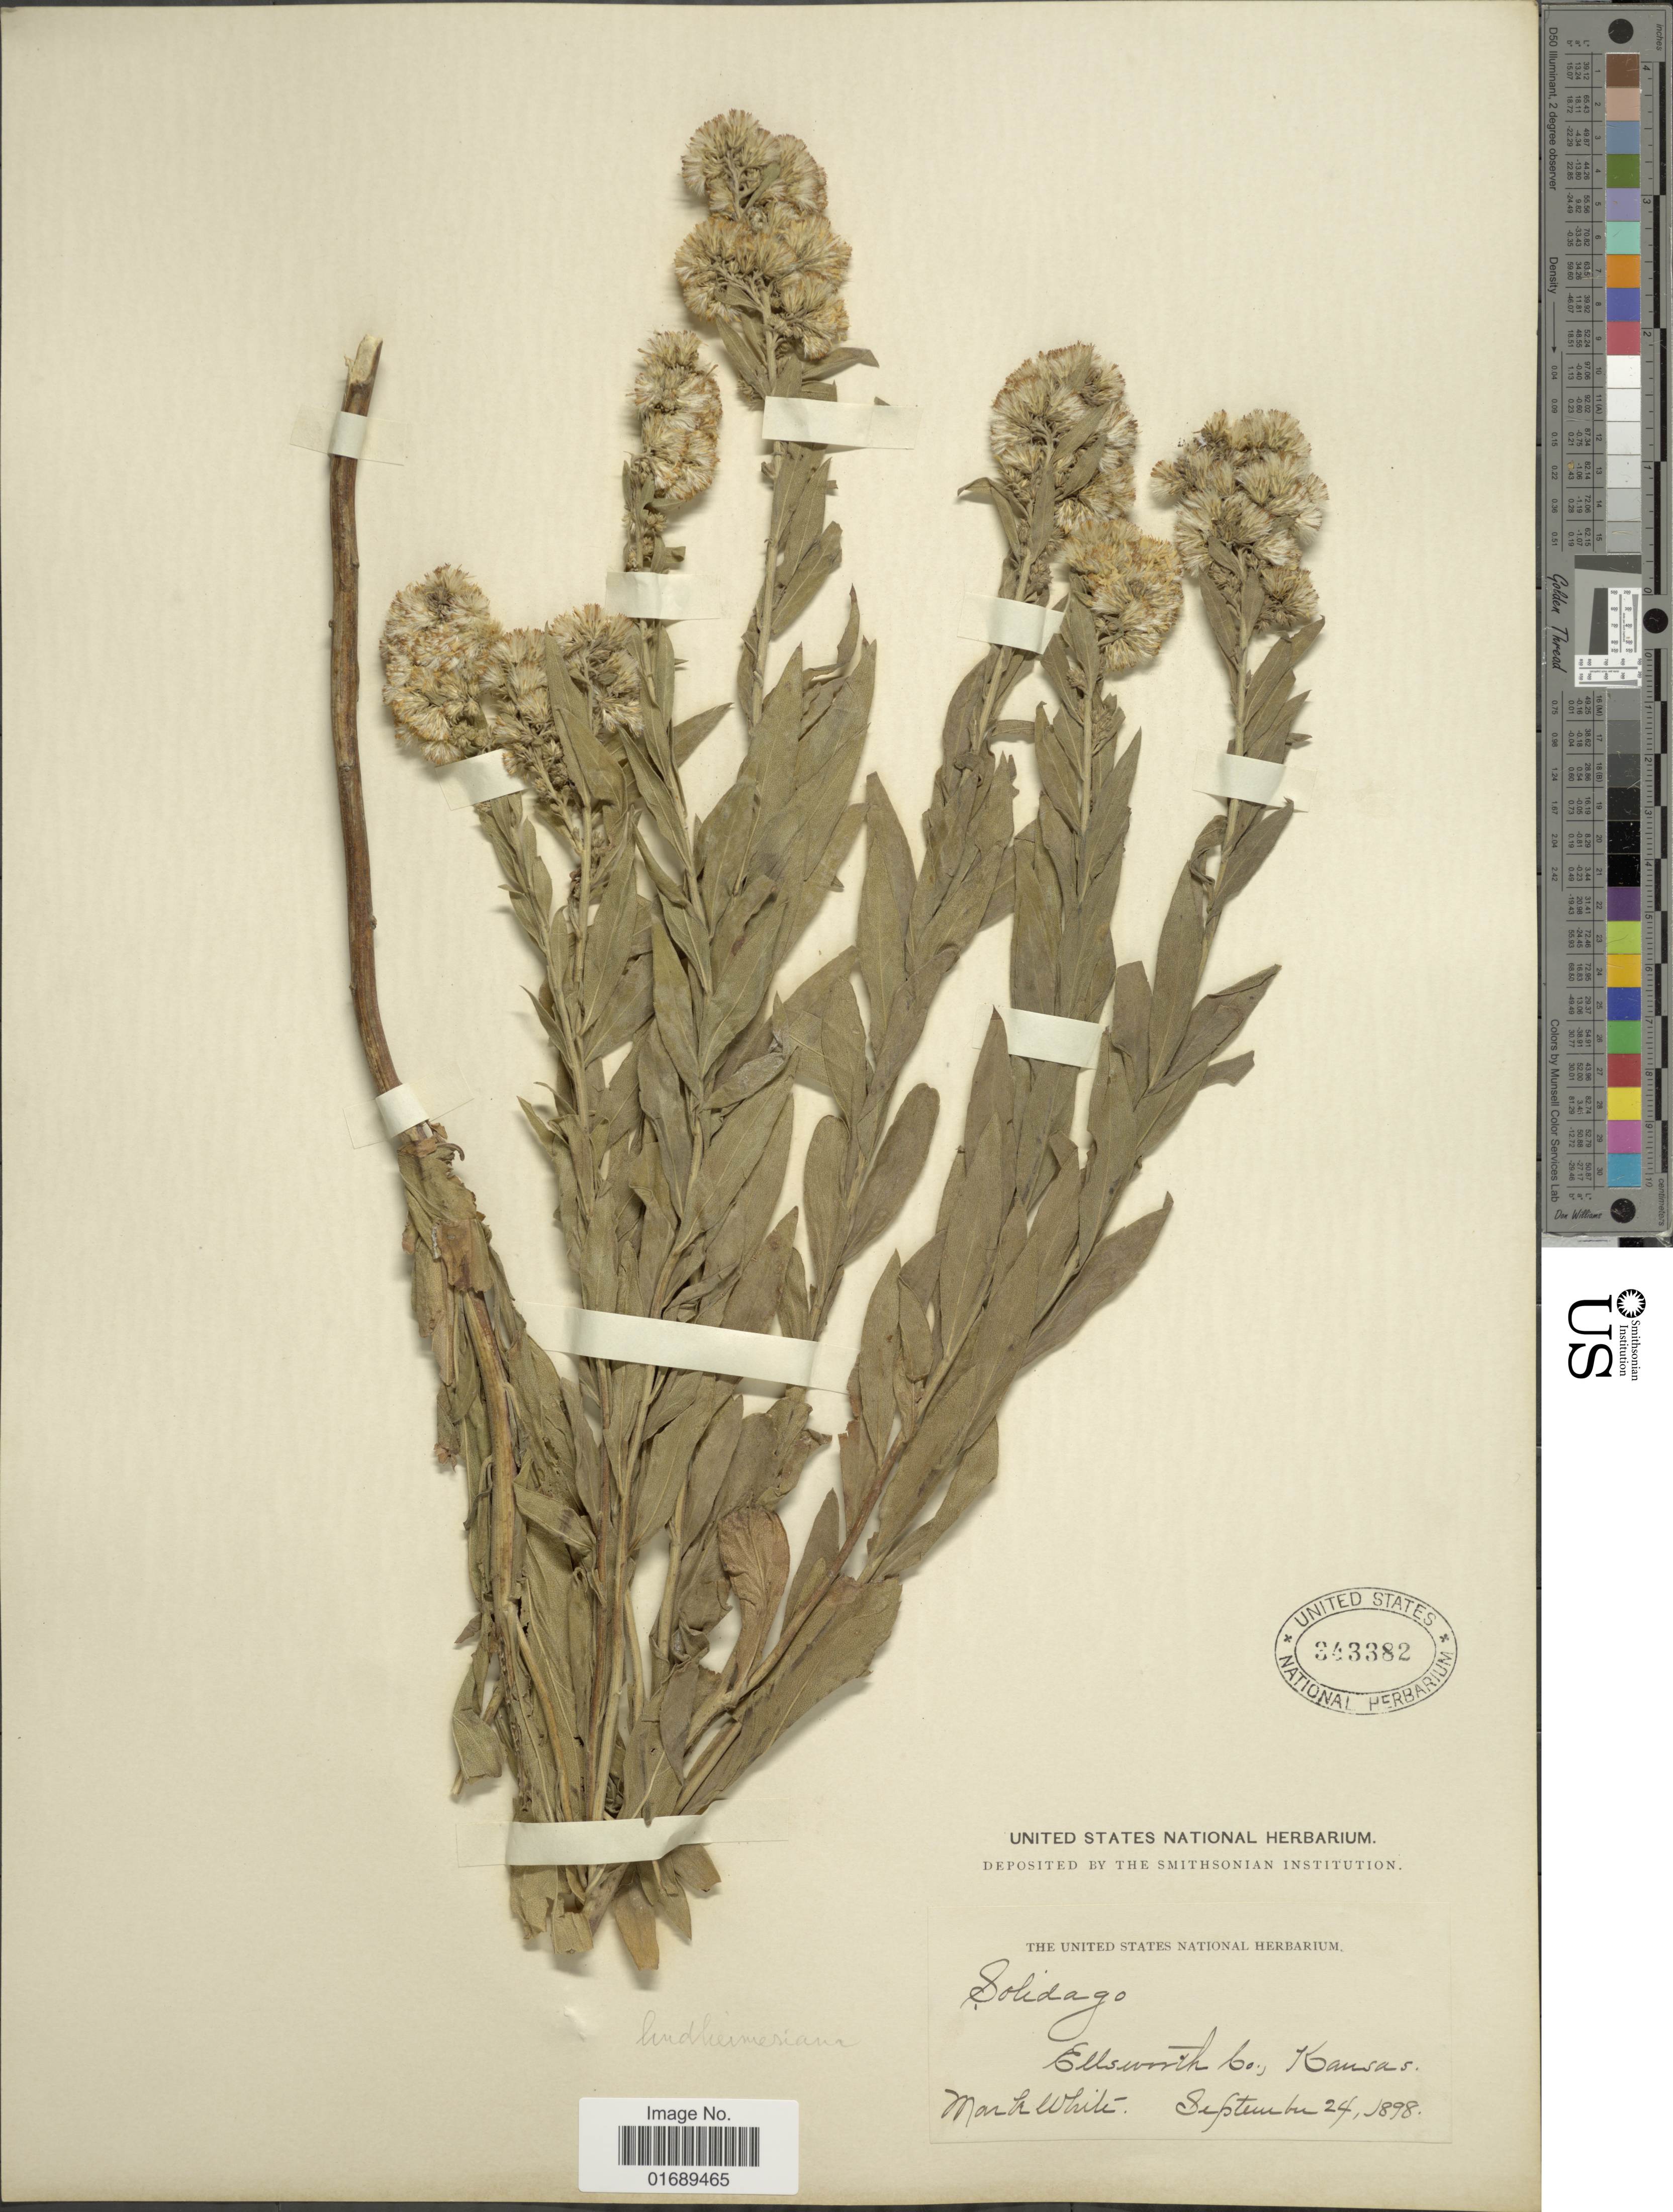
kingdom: Plantae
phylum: Tracheophyta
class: Magnoliopsida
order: Asterales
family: Asteraceae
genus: Solidago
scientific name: Solidago petiolaris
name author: Aiton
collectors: M. White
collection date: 1898-09-24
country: United States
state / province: Kansas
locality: Ellsworth Co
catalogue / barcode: US 343382